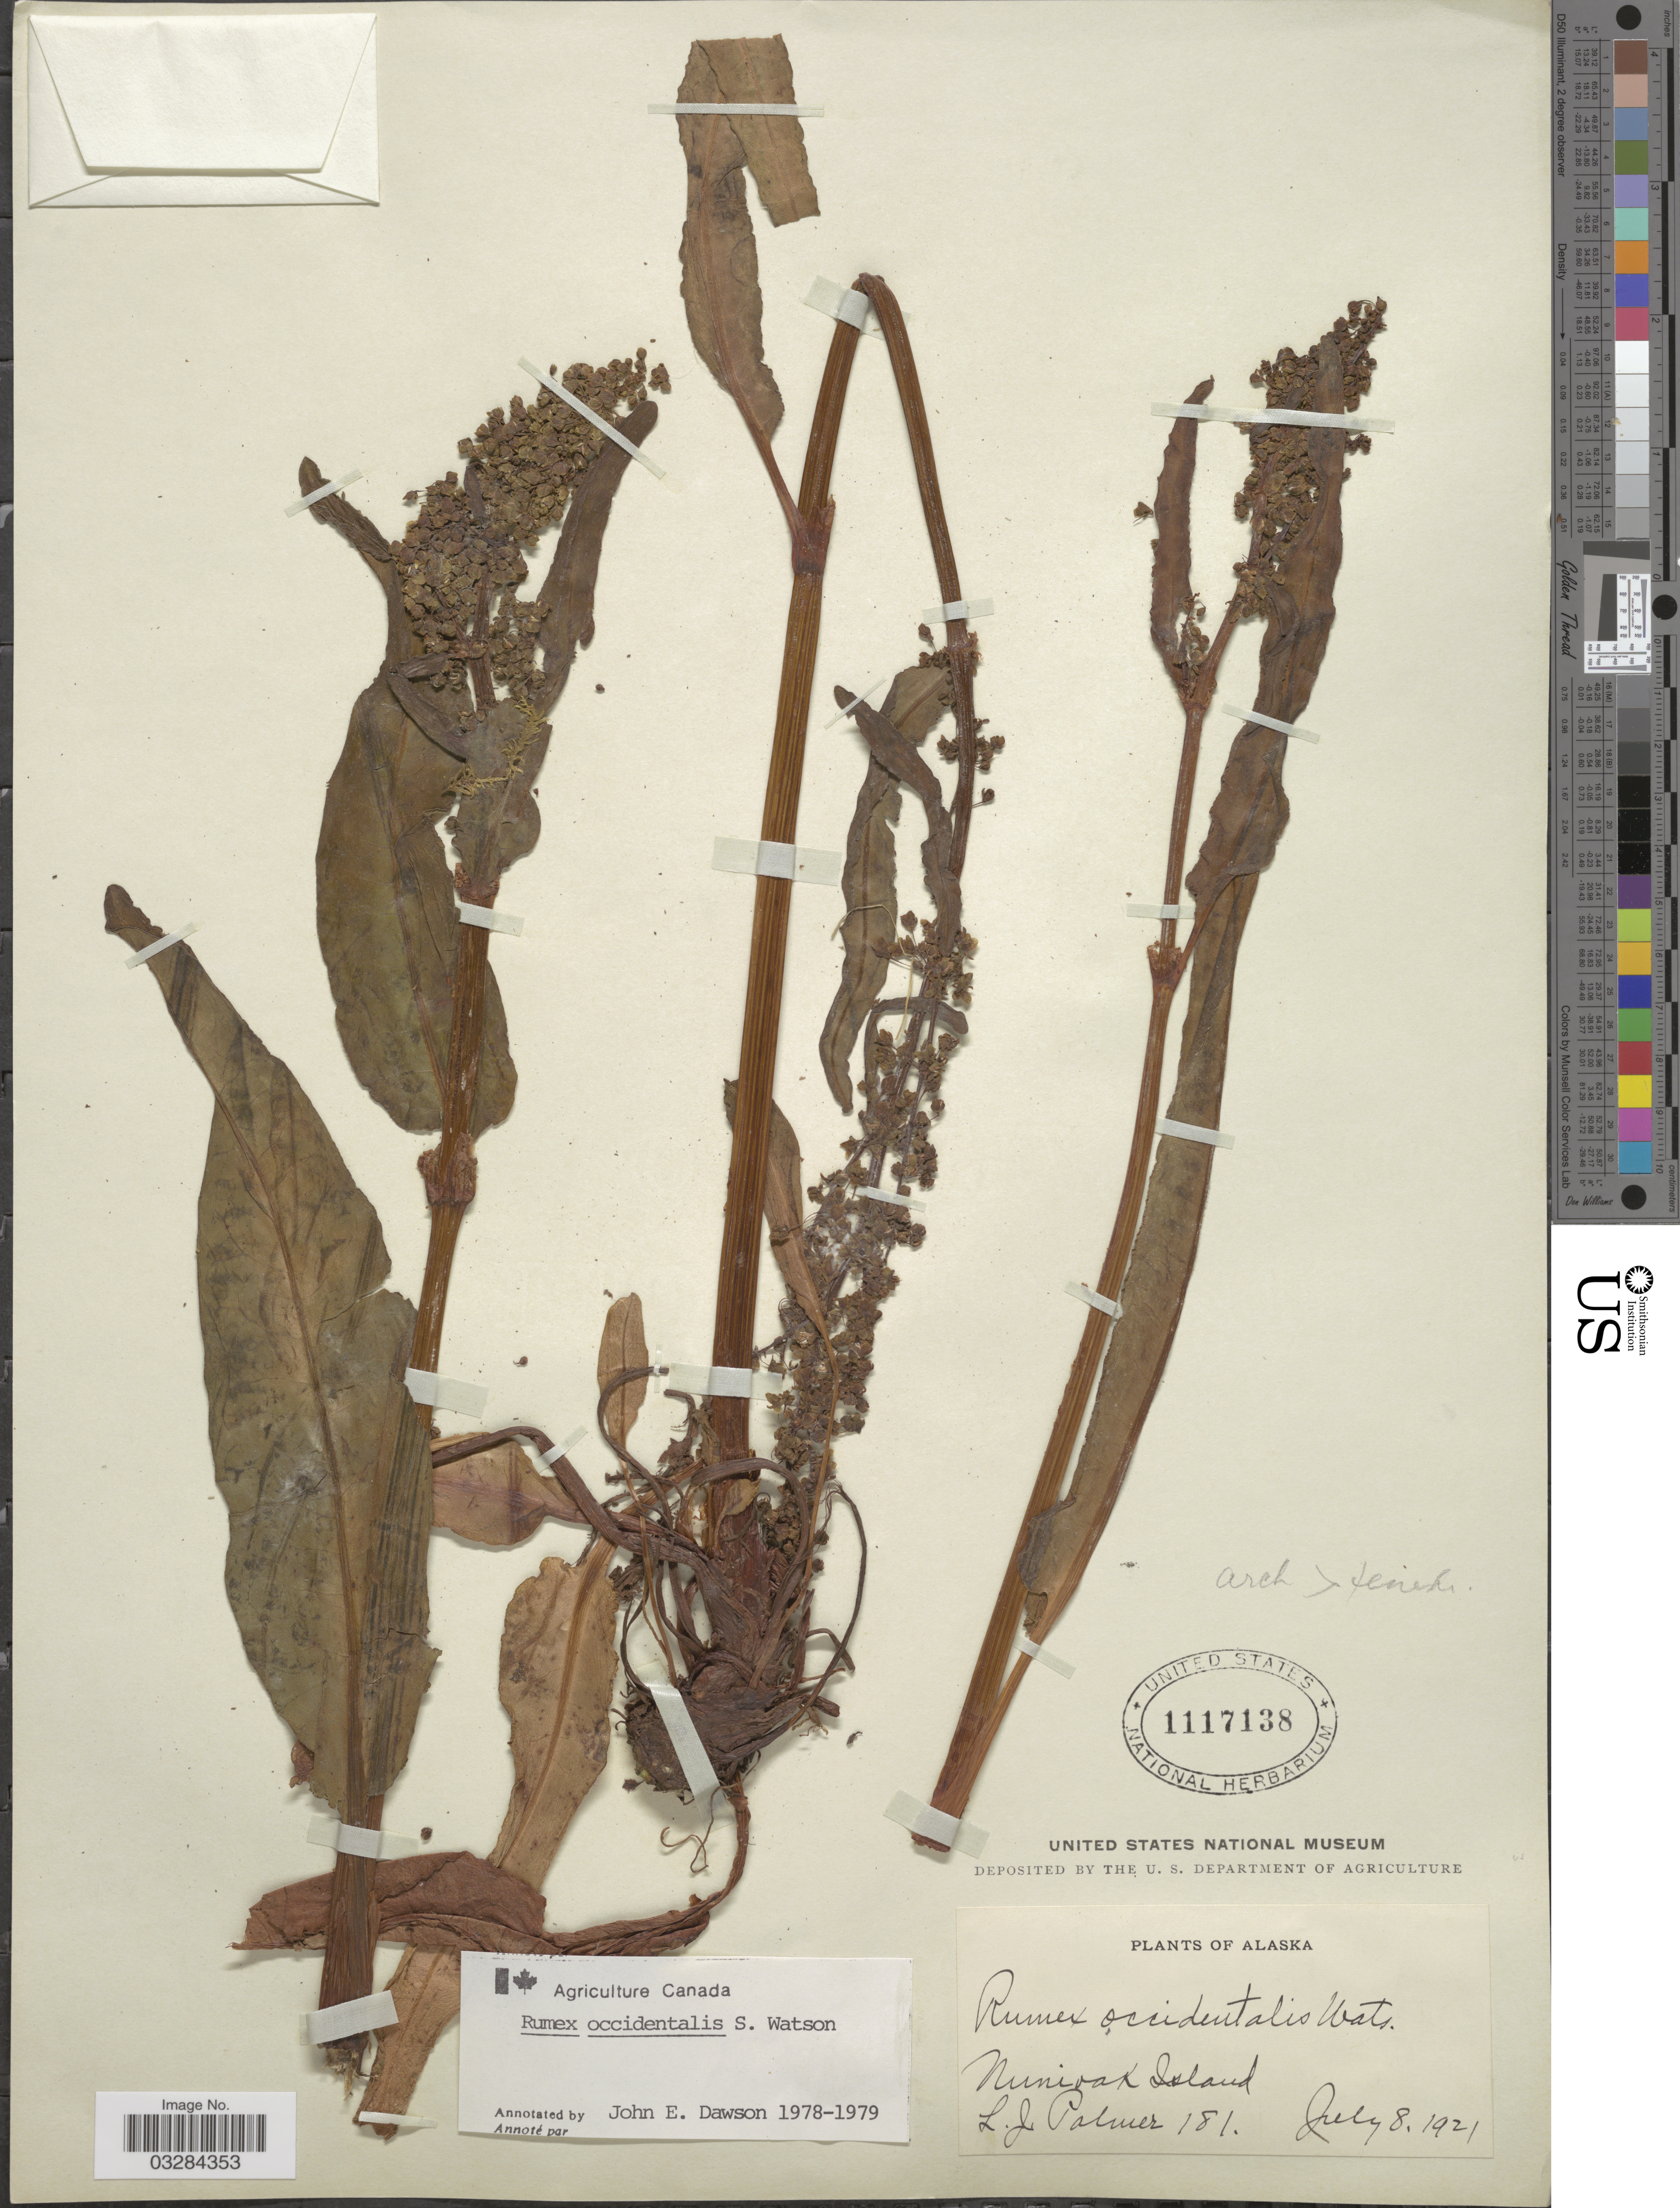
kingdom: Plantae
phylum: Tracheophyta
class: Magnoliopsida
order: Caryophyllales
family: Polygonaceae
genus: Rumex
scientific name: Rumex occidentalis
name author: S. Watson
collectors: L. J. Palmer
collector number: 181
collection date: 1921-07-08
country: United States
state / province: Alaska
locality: Nunivak Island.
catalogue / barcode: US 1117138